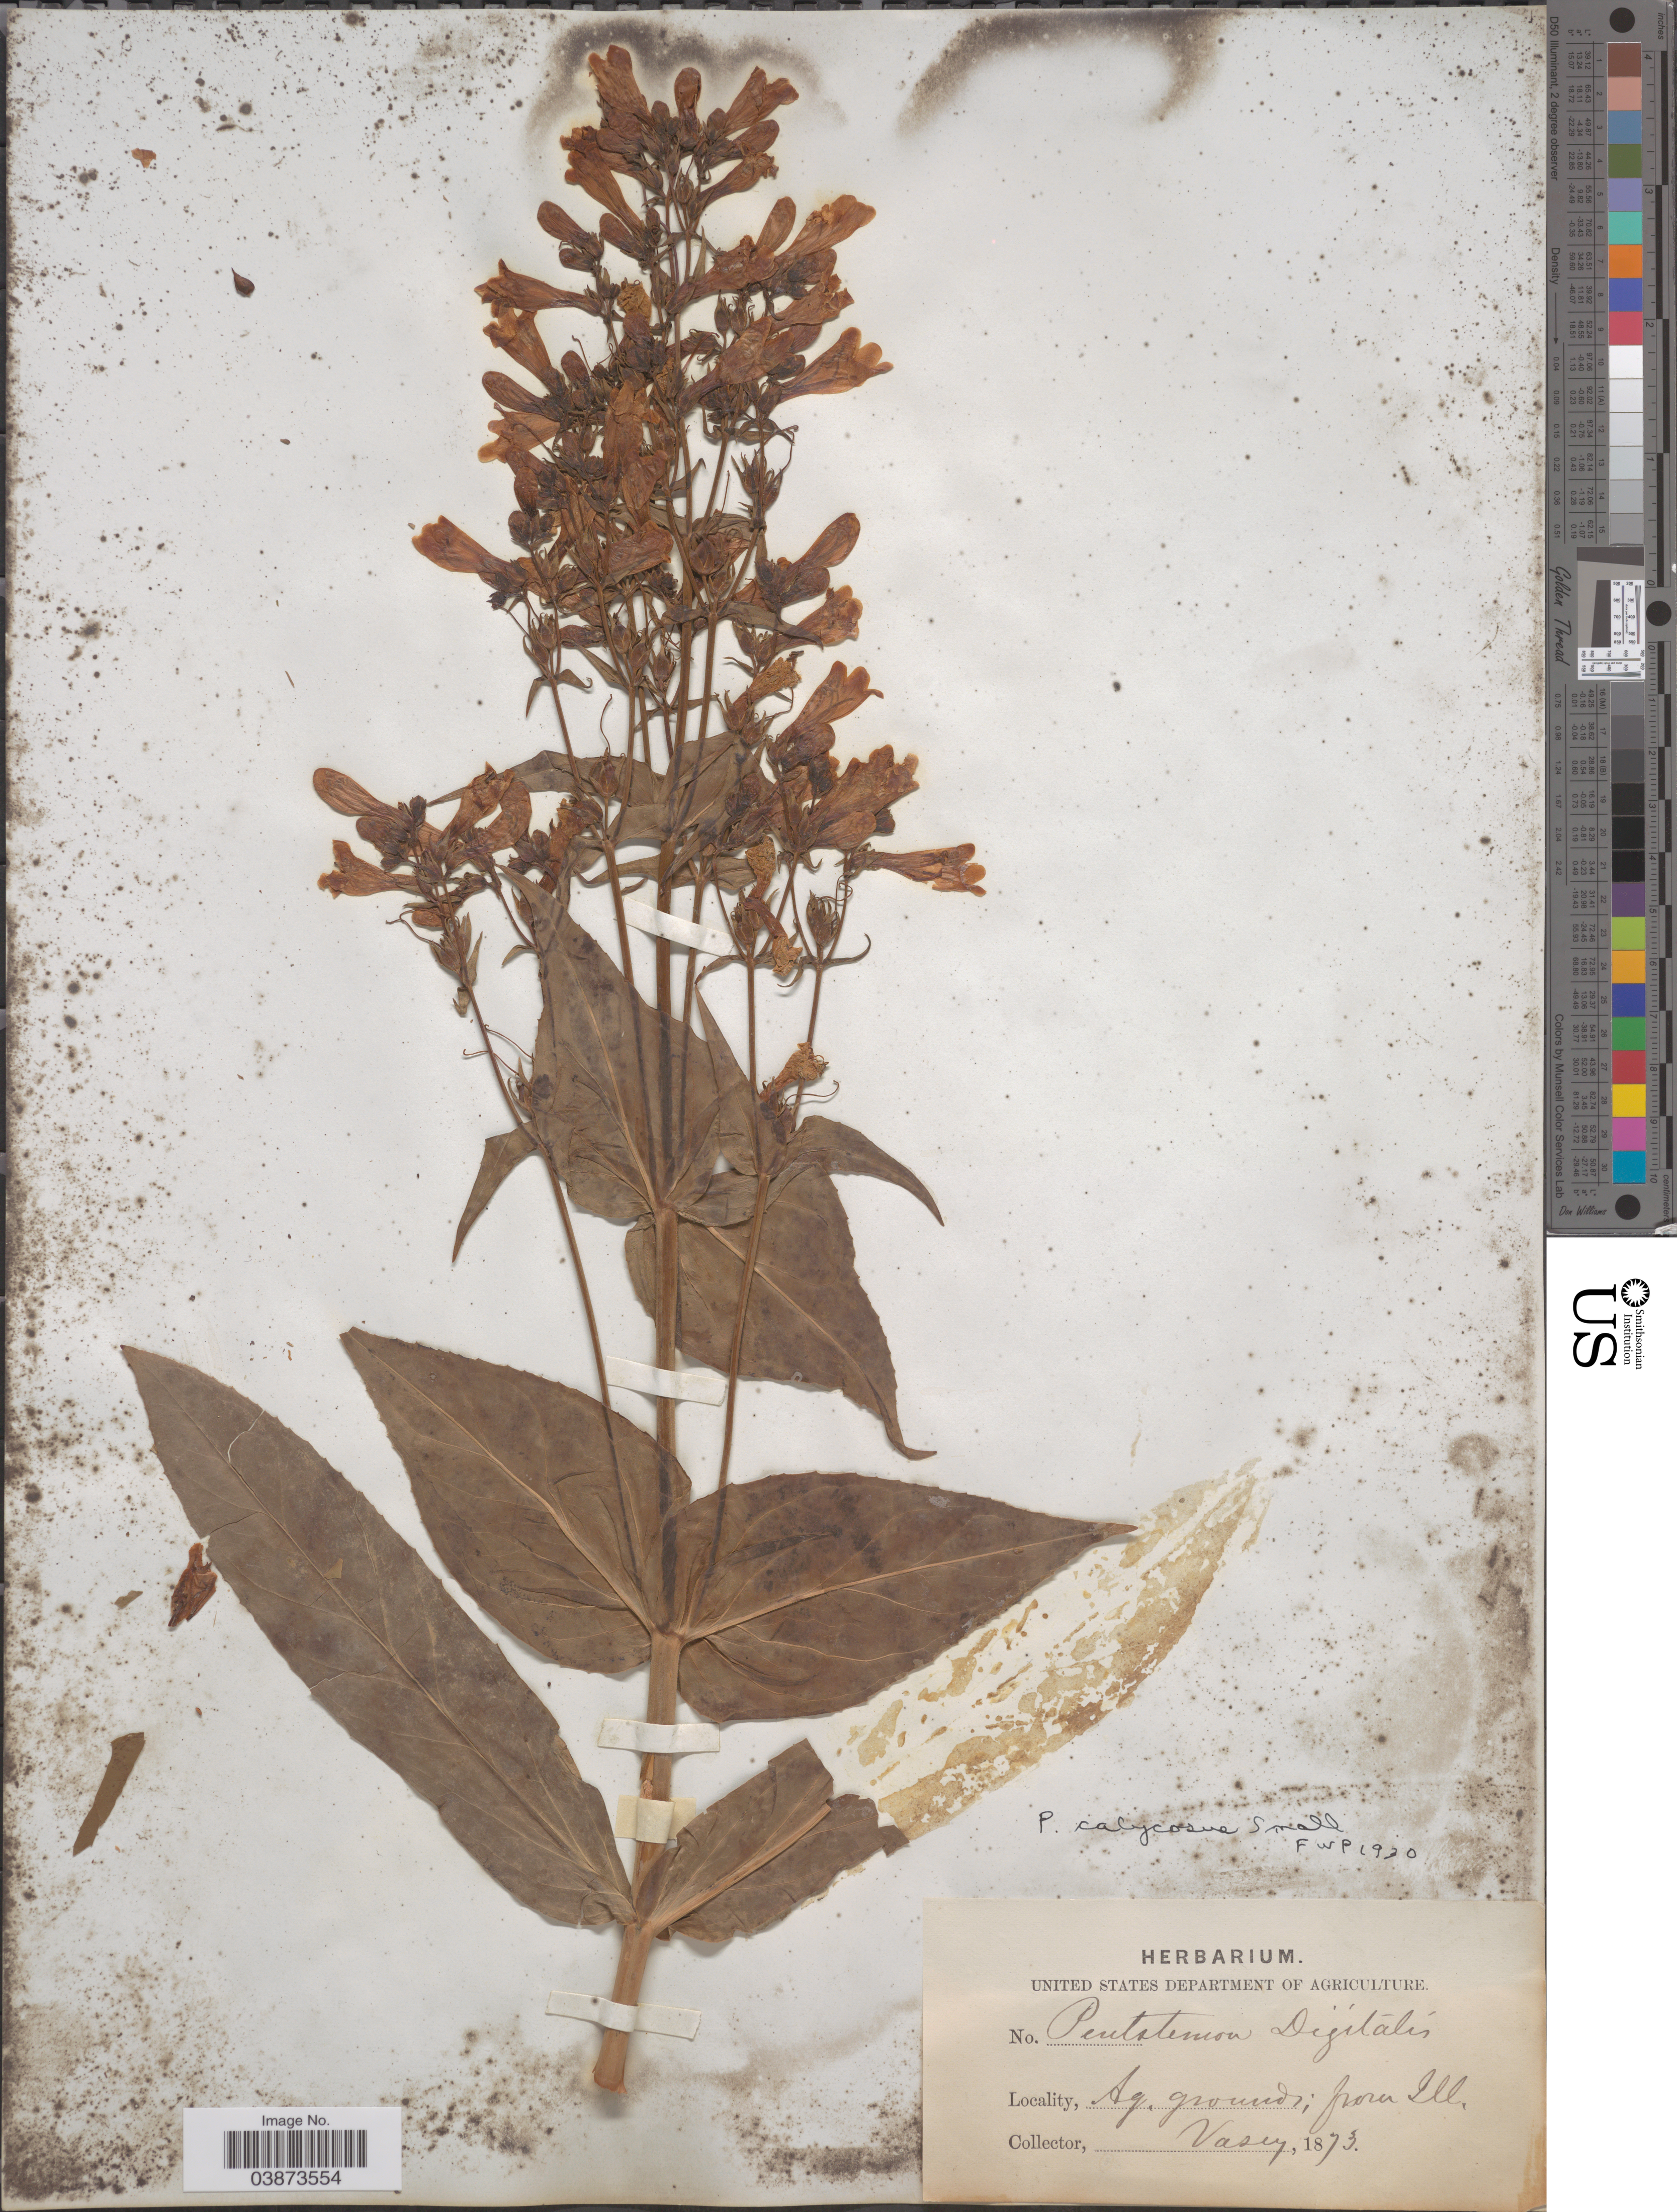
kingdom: Plantae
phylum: Tracheophyta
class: Magnoliopsida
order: Lamiales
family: Plantaginaceae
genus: Penstemon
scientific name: Penstemon calycosus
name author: Small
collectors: Vasey, --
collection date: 1873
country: United States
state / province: District of Columbia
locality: Ag. grounds.